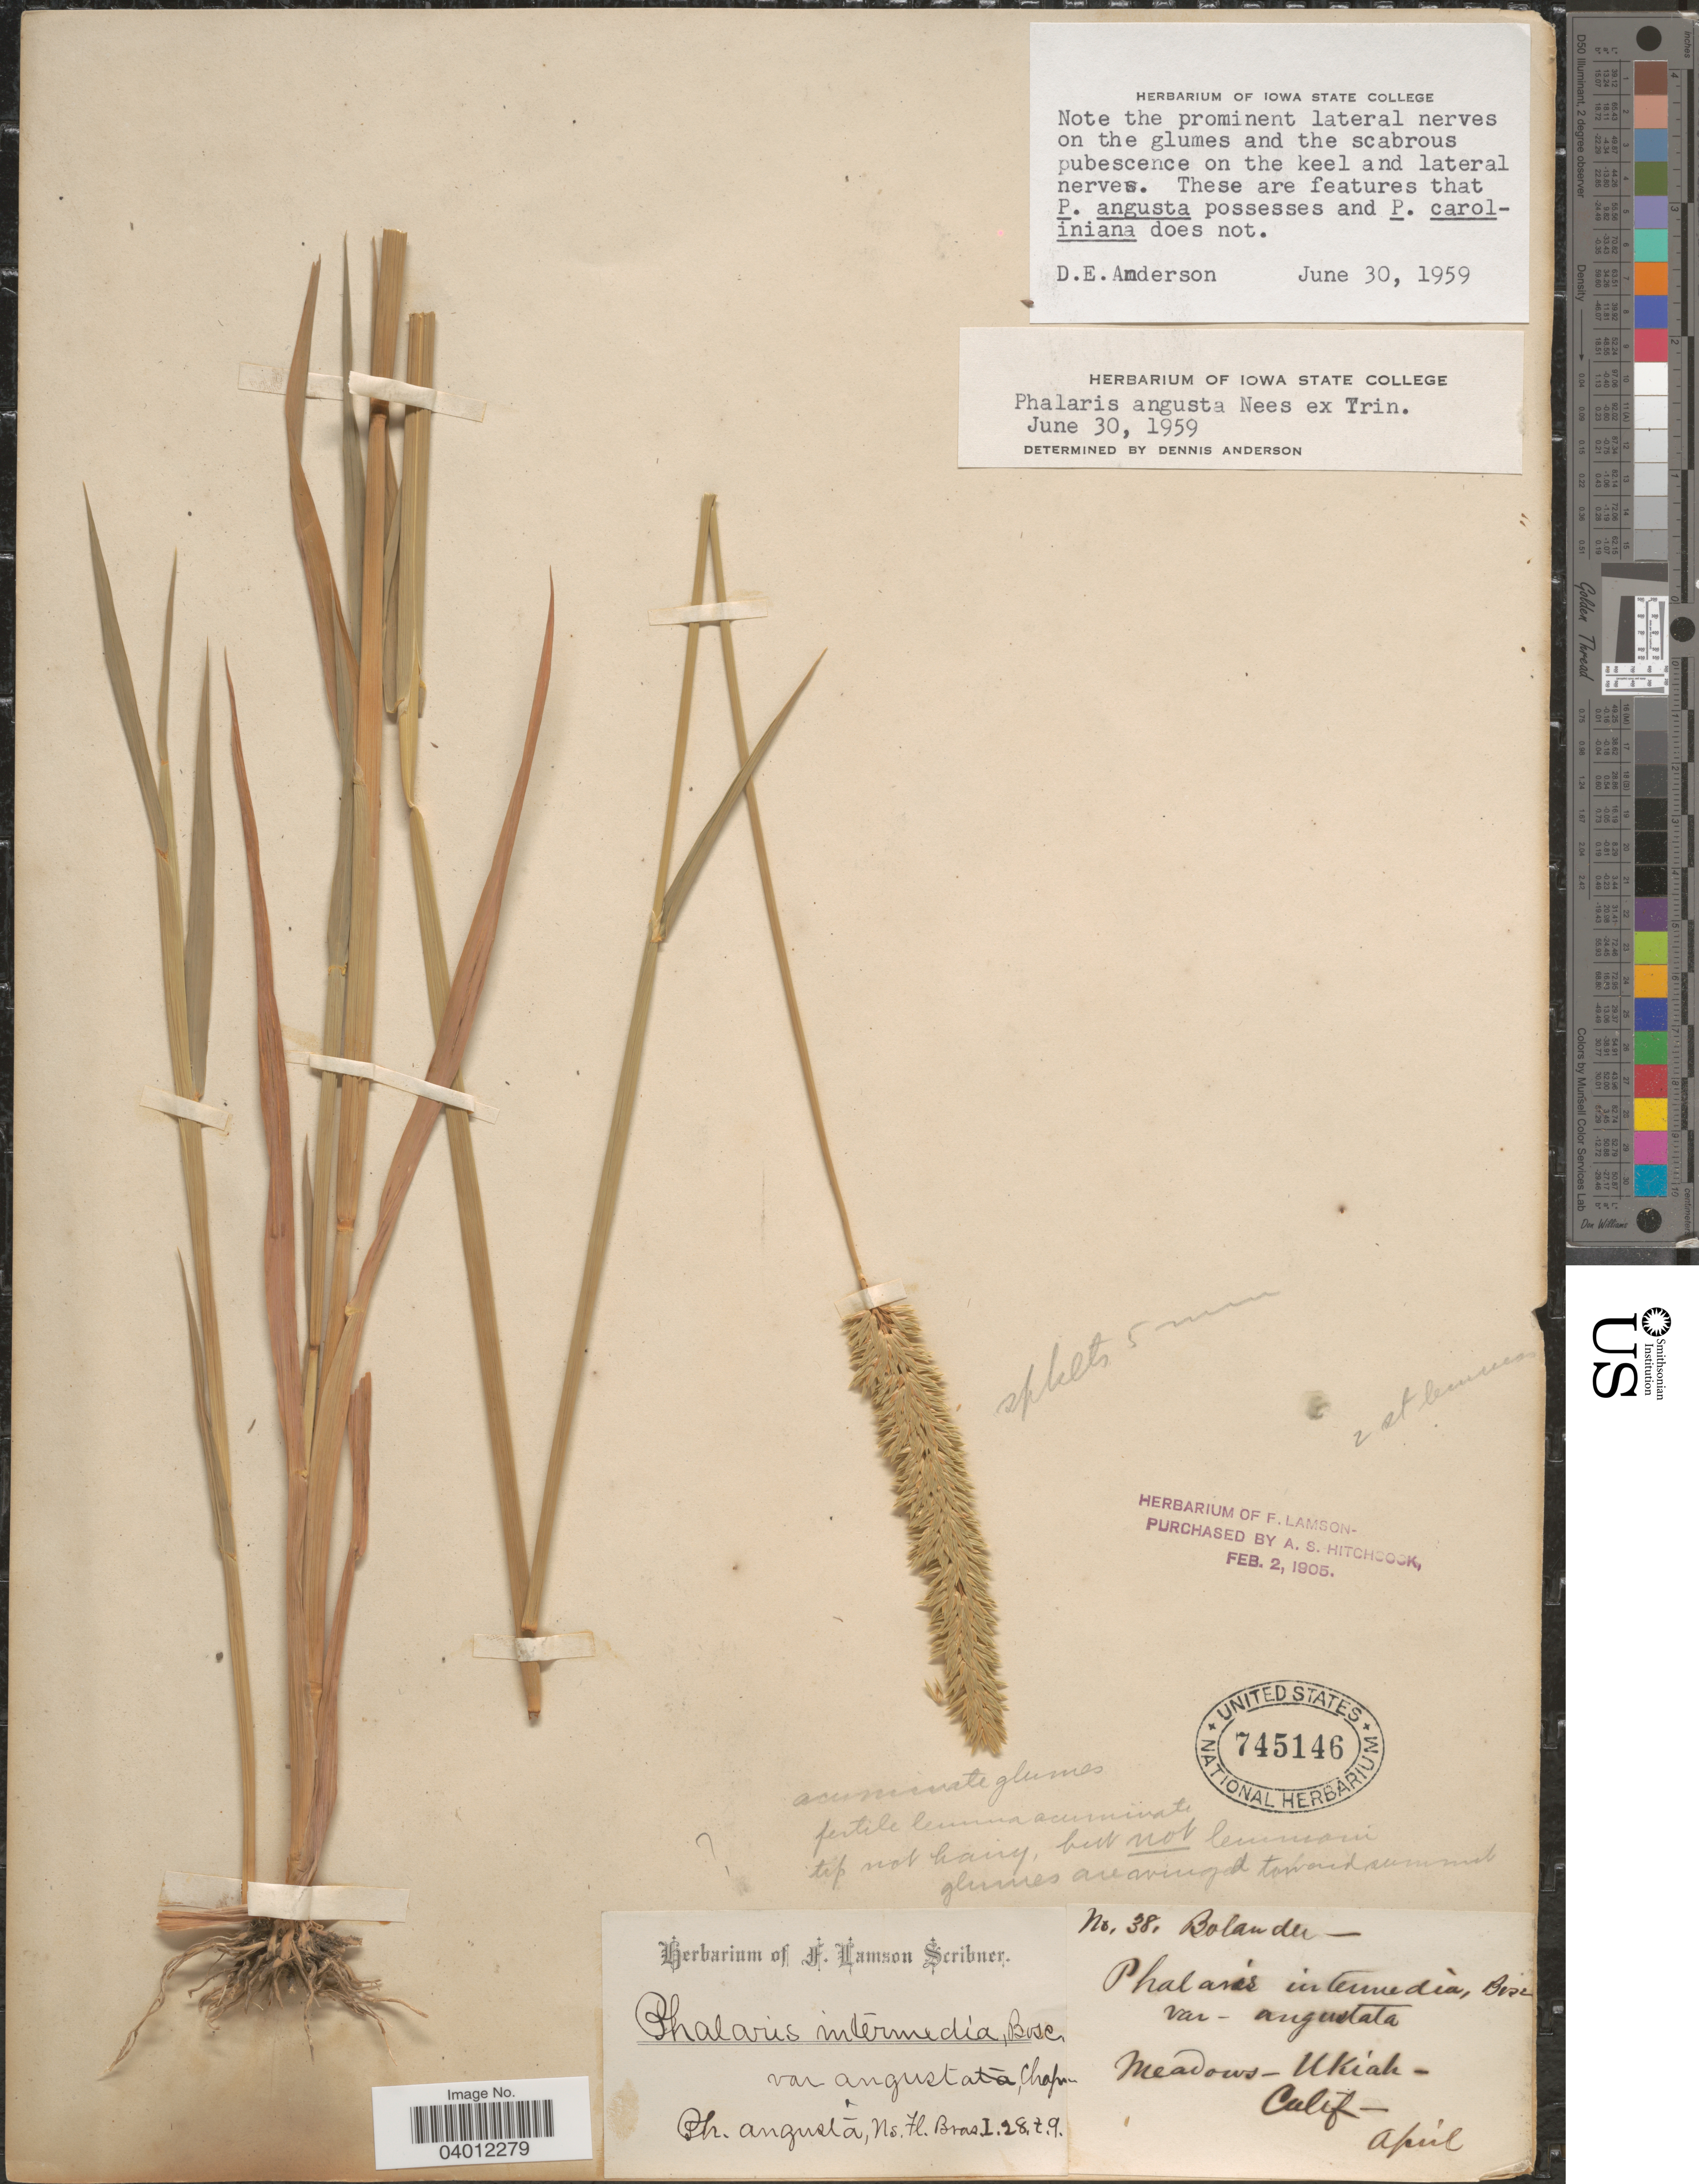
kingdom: Plantae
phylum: Tracheophyta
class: Liliopsida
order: Poales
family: Poaceae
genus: Phalaris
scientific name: Phalaris angusta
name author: Nees ex Trin.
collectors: H. Bolander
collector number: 38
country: United States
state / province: California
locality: Meadows - Ukiah.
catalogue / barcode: US 745146